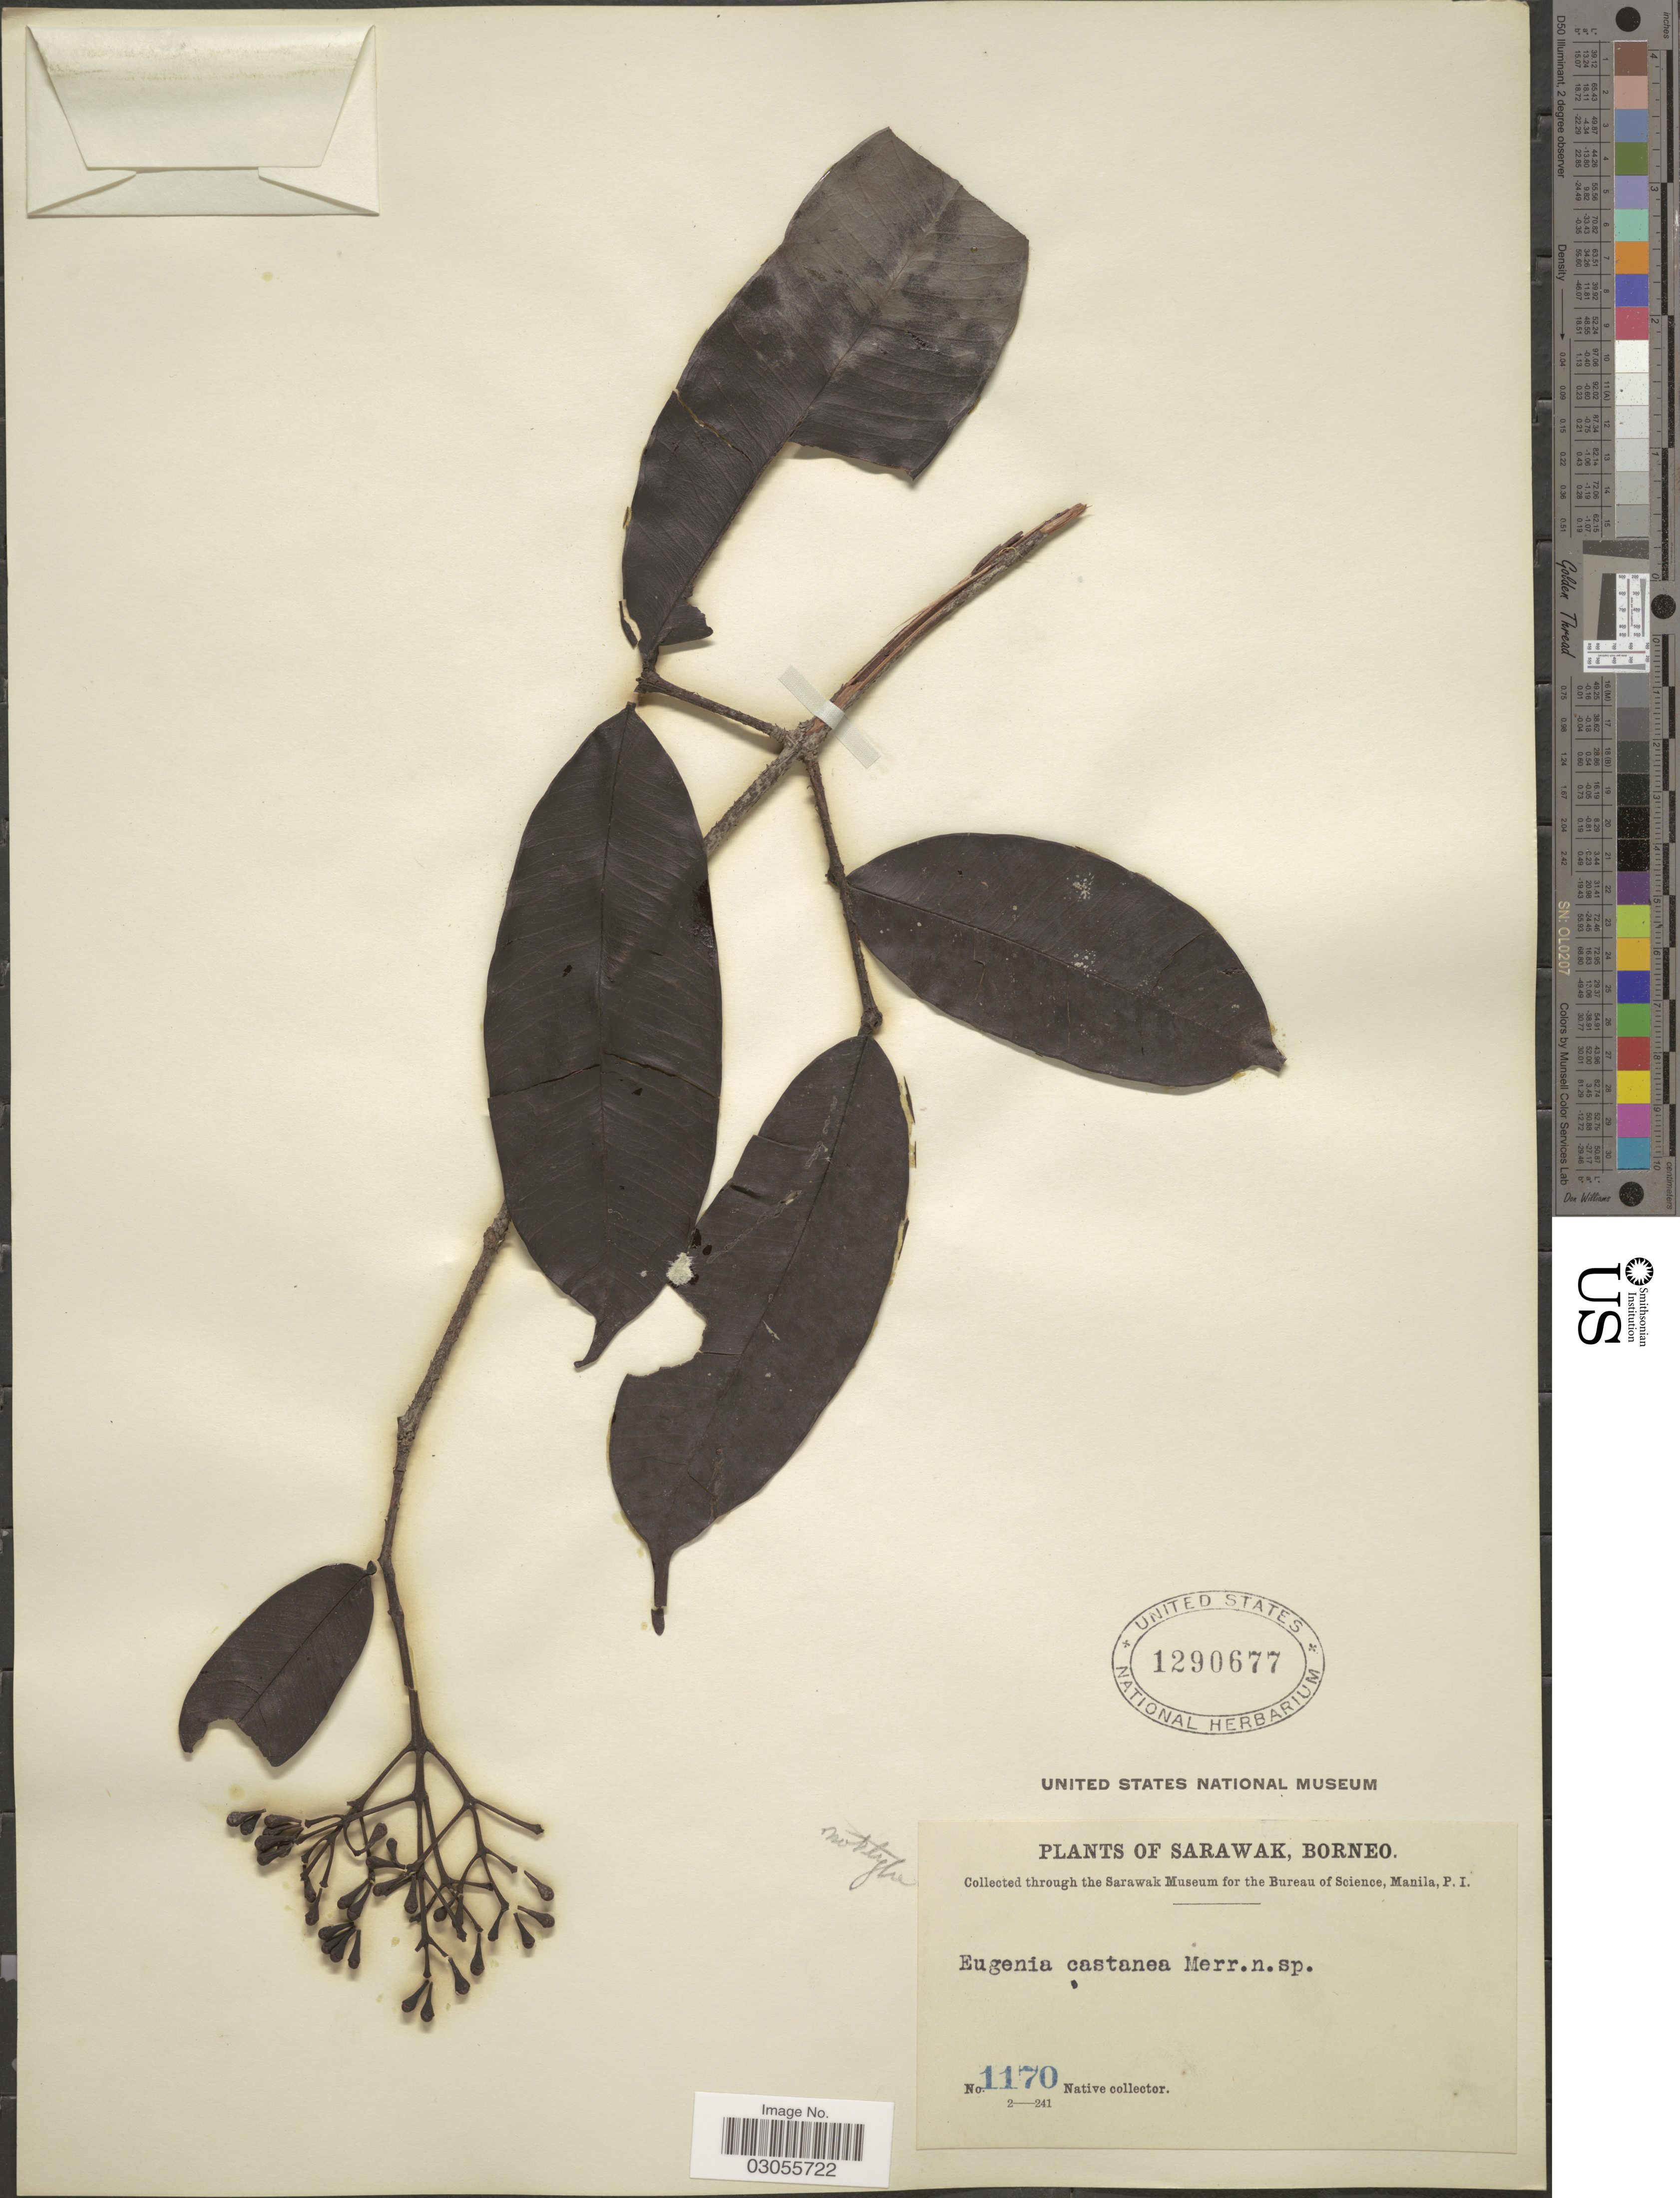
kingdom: Plantae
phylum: Tracheophyta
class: Magnoliopsida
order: Myrtales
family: Myrtaceae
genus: Syzygium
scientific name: Syzygium castaneum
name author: (Merr.) Merr. & L.M. Perry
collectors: Native collector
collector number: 1170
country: Malaysia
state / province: Sarawak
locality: Borneo.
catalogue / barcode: US 1290677